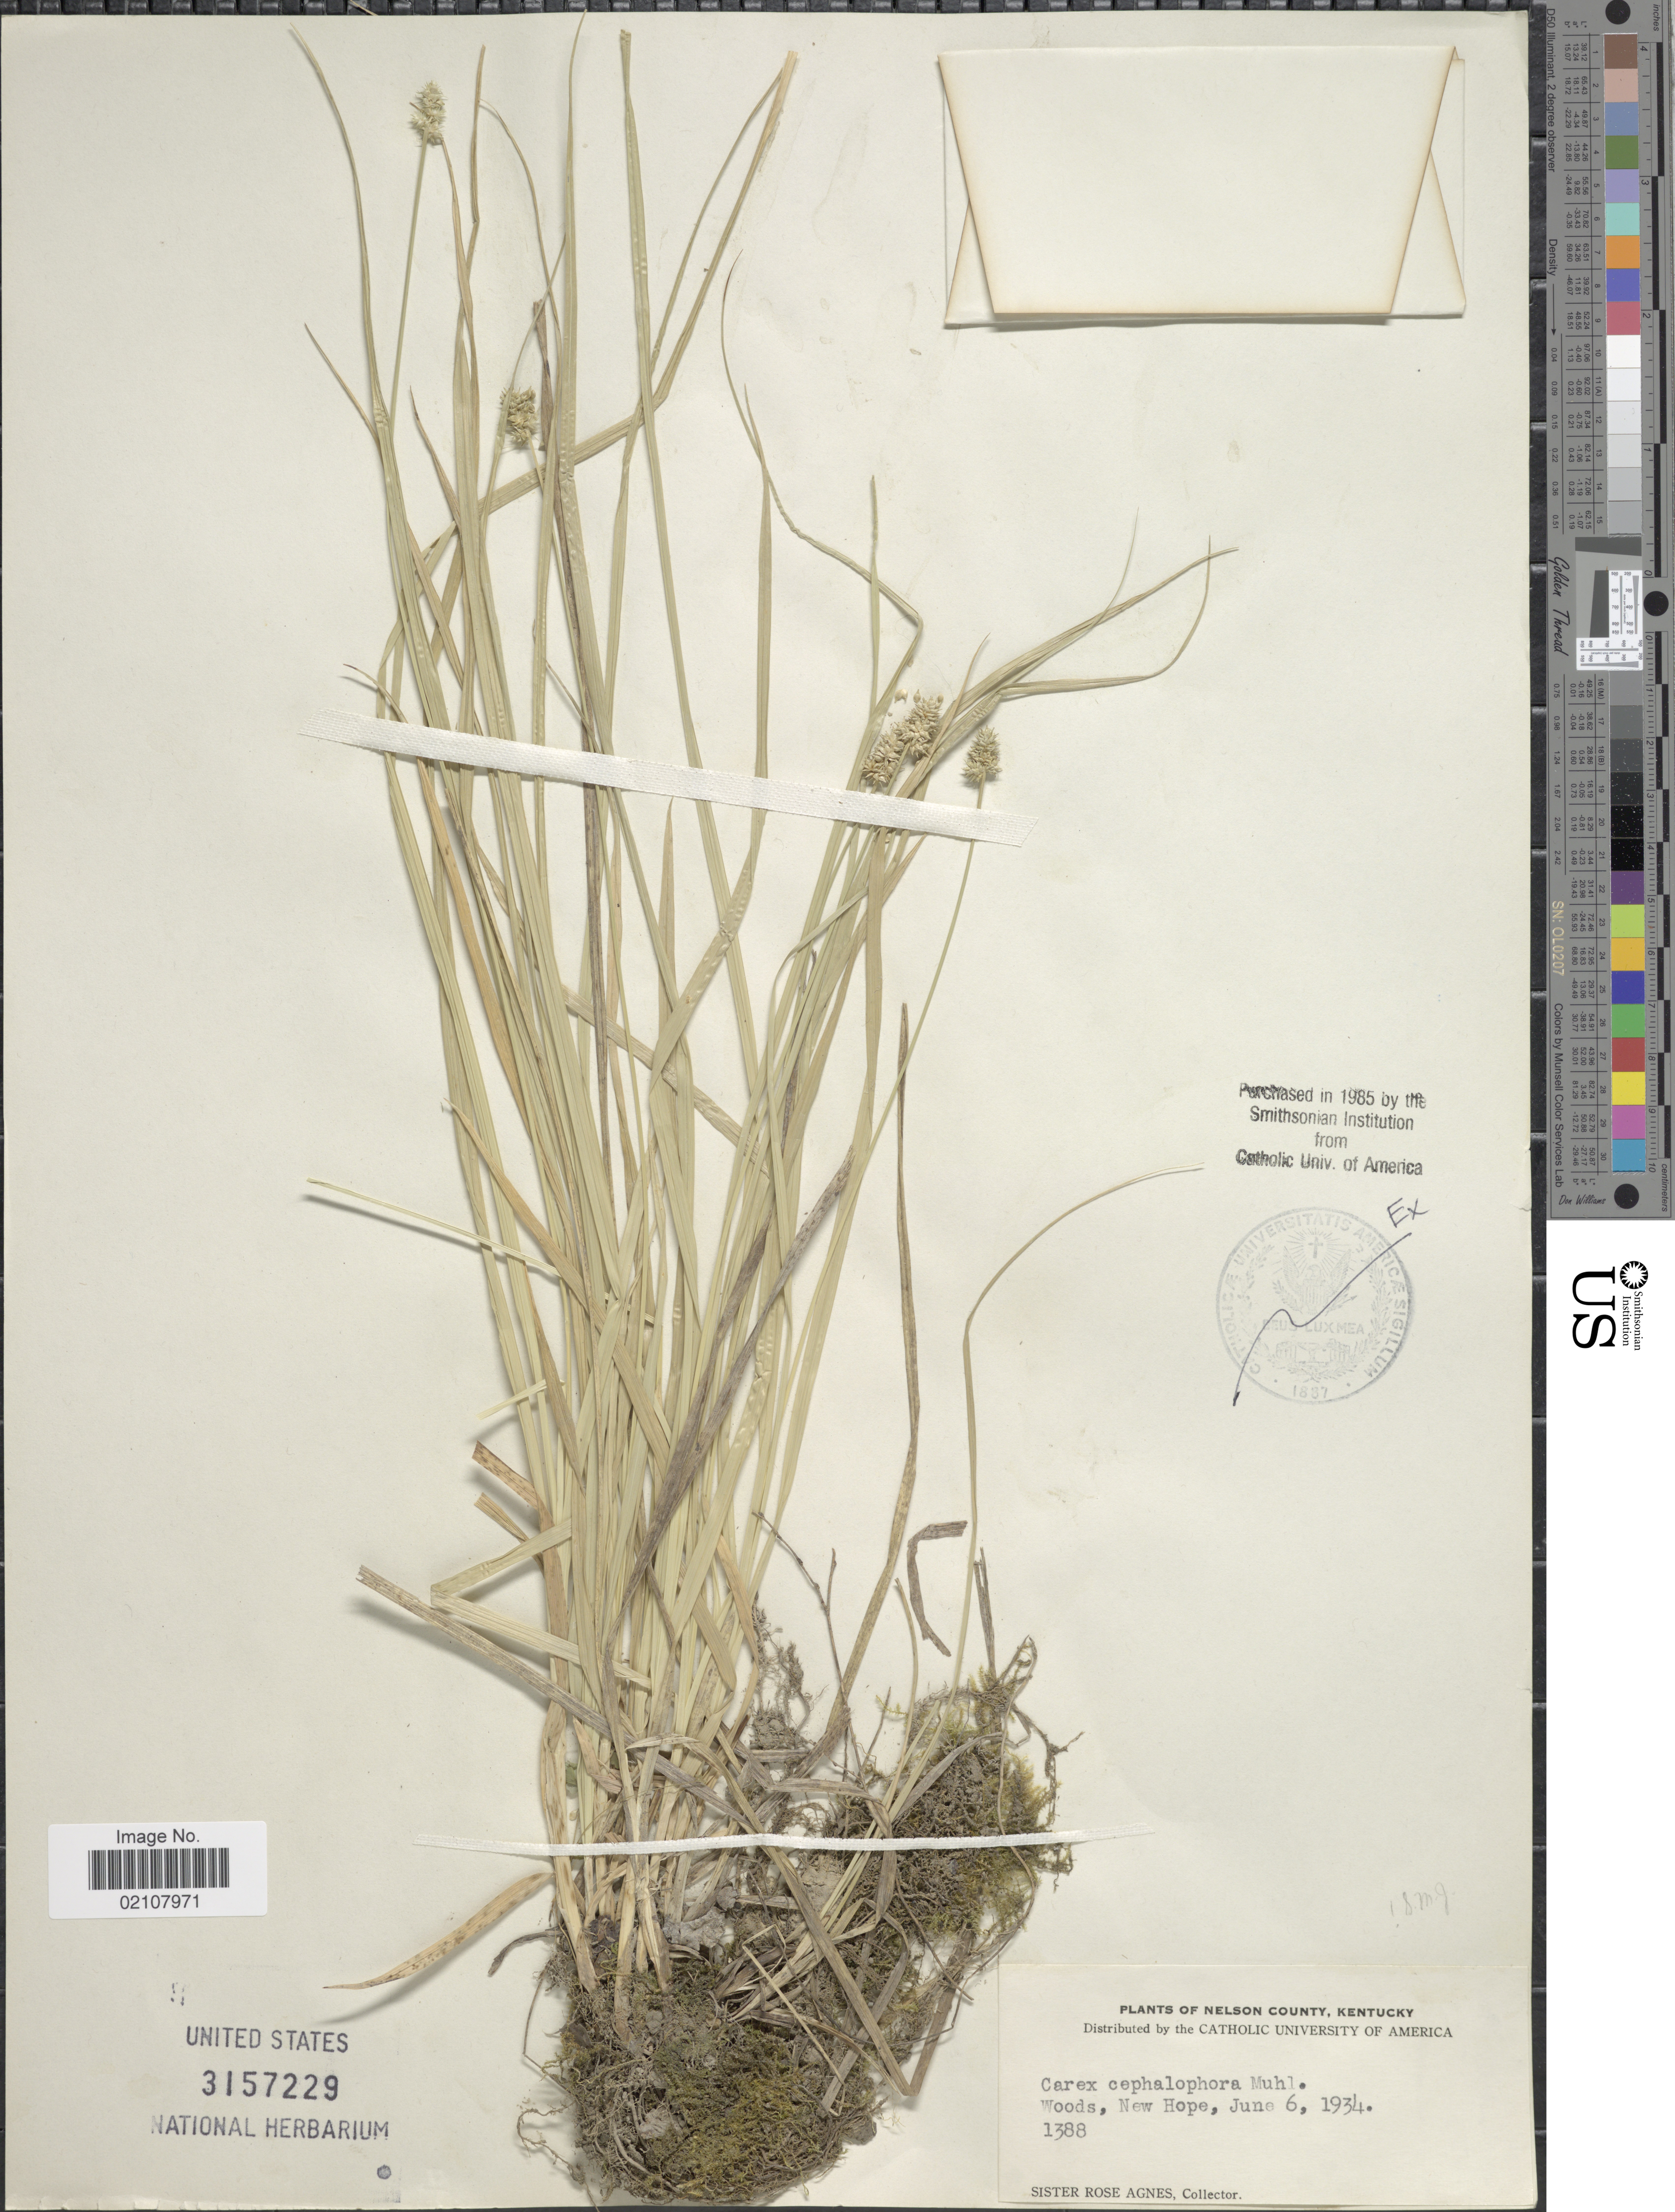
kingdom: Plantae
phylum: Tracheophyta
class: Liliopsida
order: Poales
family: Cyperaceae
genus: Carex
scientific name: Carex cephalophora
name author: Muhl. ex Willd.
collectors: Sister Rose Agnes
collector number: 1388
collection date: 1934-06-06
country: United States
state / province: Kentucky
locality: Nelson County,Woods, New Hope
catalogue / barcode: US 3157229